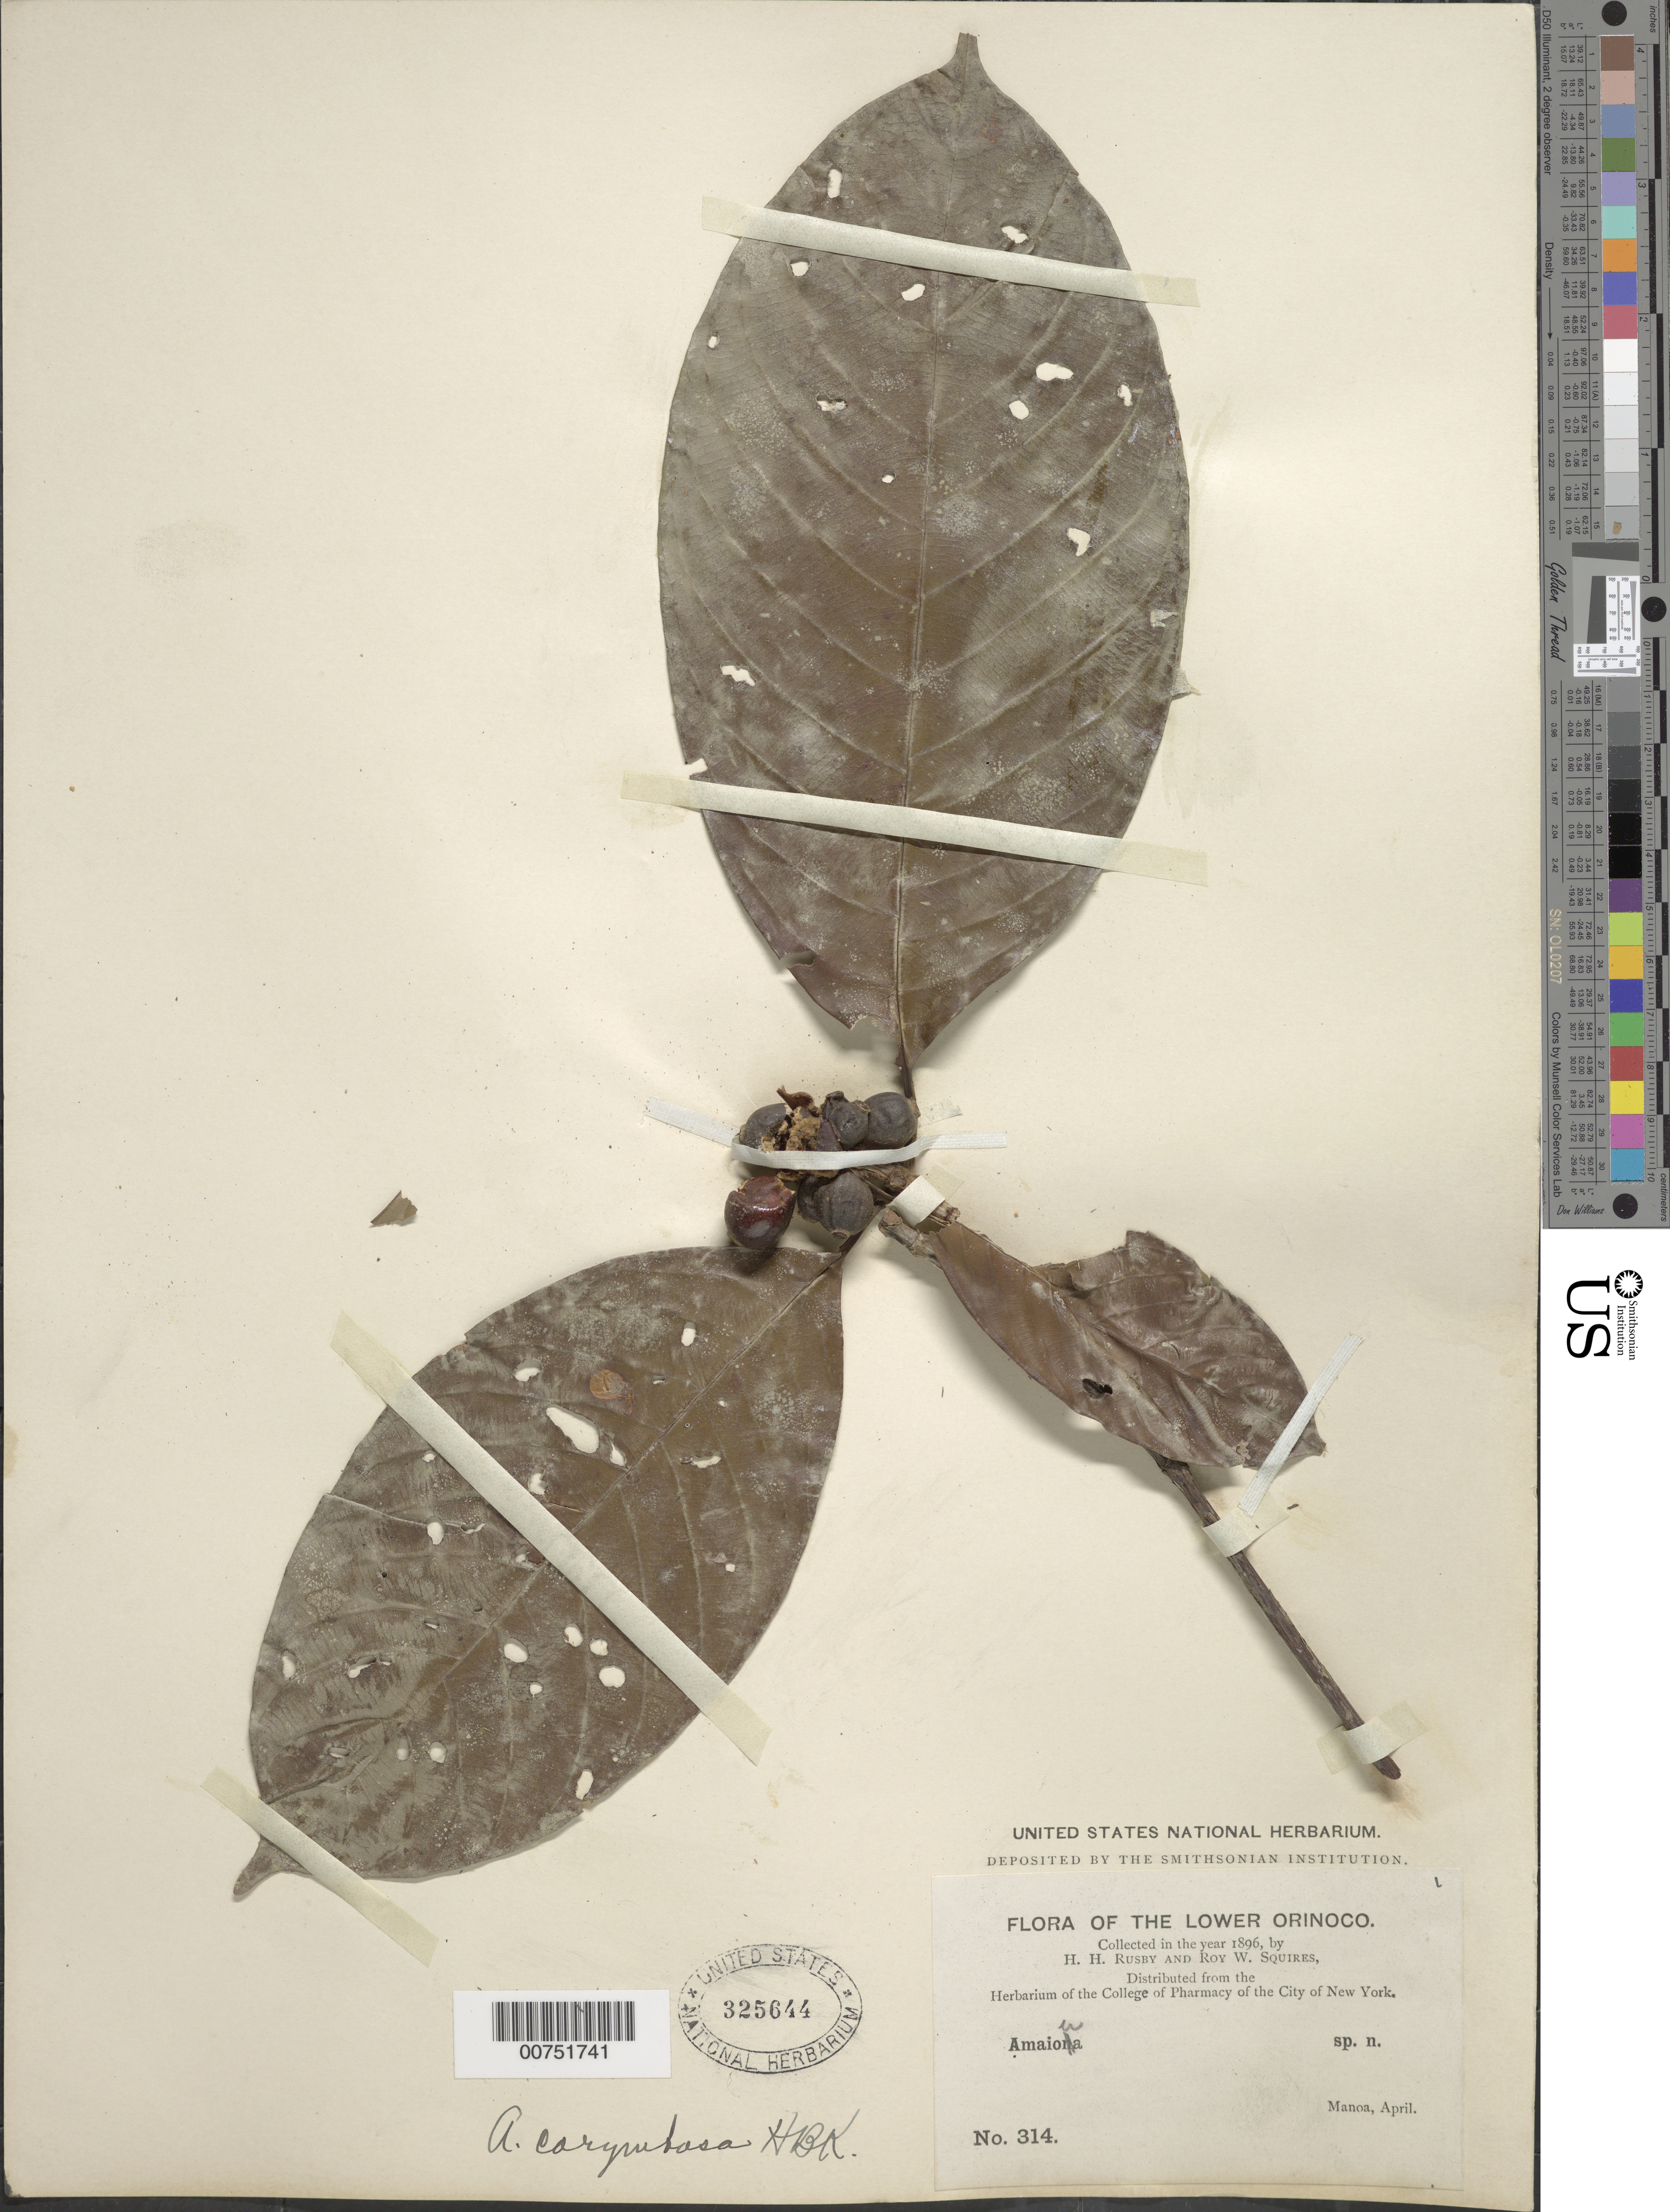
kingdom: Plantae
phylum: Tracheophyta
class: Magnoliopsida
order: Gentianales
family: Rubiaceae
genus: Amaioua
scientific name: Amaioua corymbosa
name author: Kunth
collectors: H. H. Rusby & R. Squires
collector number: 314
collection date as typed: April 1896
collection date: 1896-04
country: Venezuela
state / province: Delta Amacuro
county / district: Antonio Díaz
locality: Lower Orinoco, Manoa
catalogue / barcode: US 325644